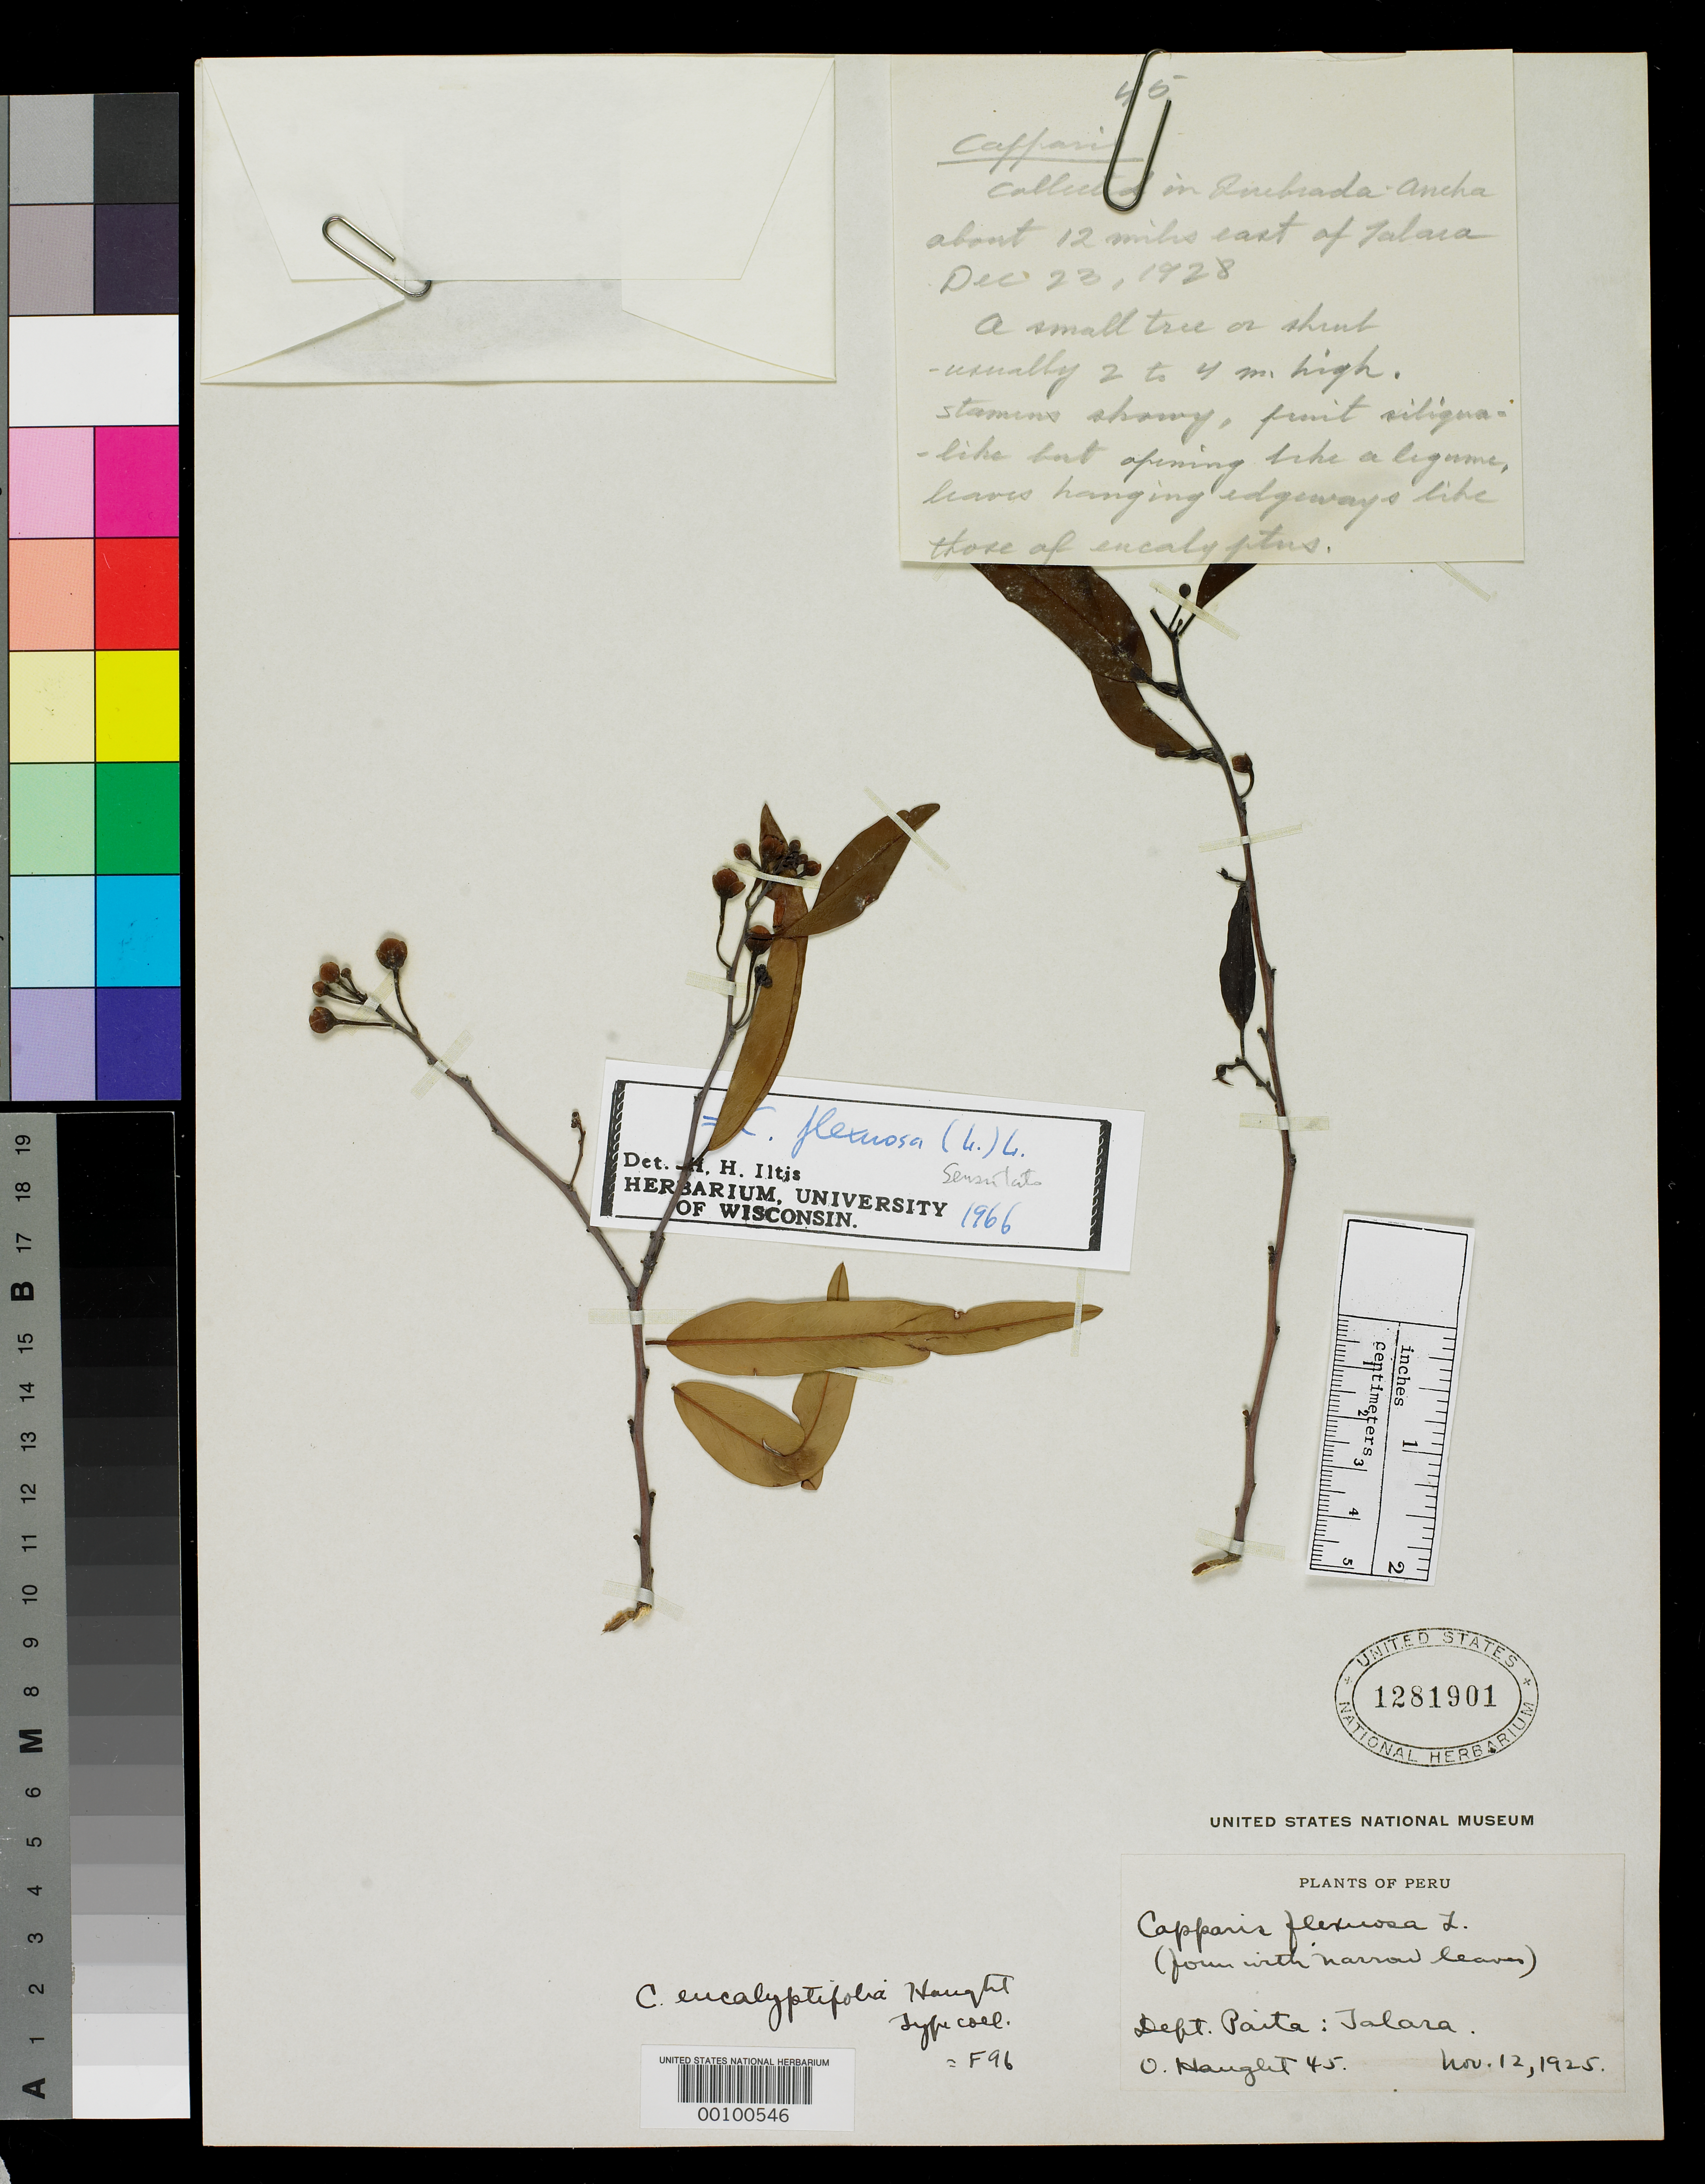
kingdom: Plantae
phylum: Tracheophyta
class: Magnoliopsida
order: Brassicales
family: Capparaceae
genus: Capparis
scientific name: Capparis eucalyptifolia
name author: O.L. Haught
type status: Type Collection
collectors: O. L. Haught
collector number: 45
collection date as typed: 12 Nov 1925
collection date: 1925-11-12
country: Peru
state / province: Piura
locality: Paita, Jalara.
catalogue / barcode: US 1281901